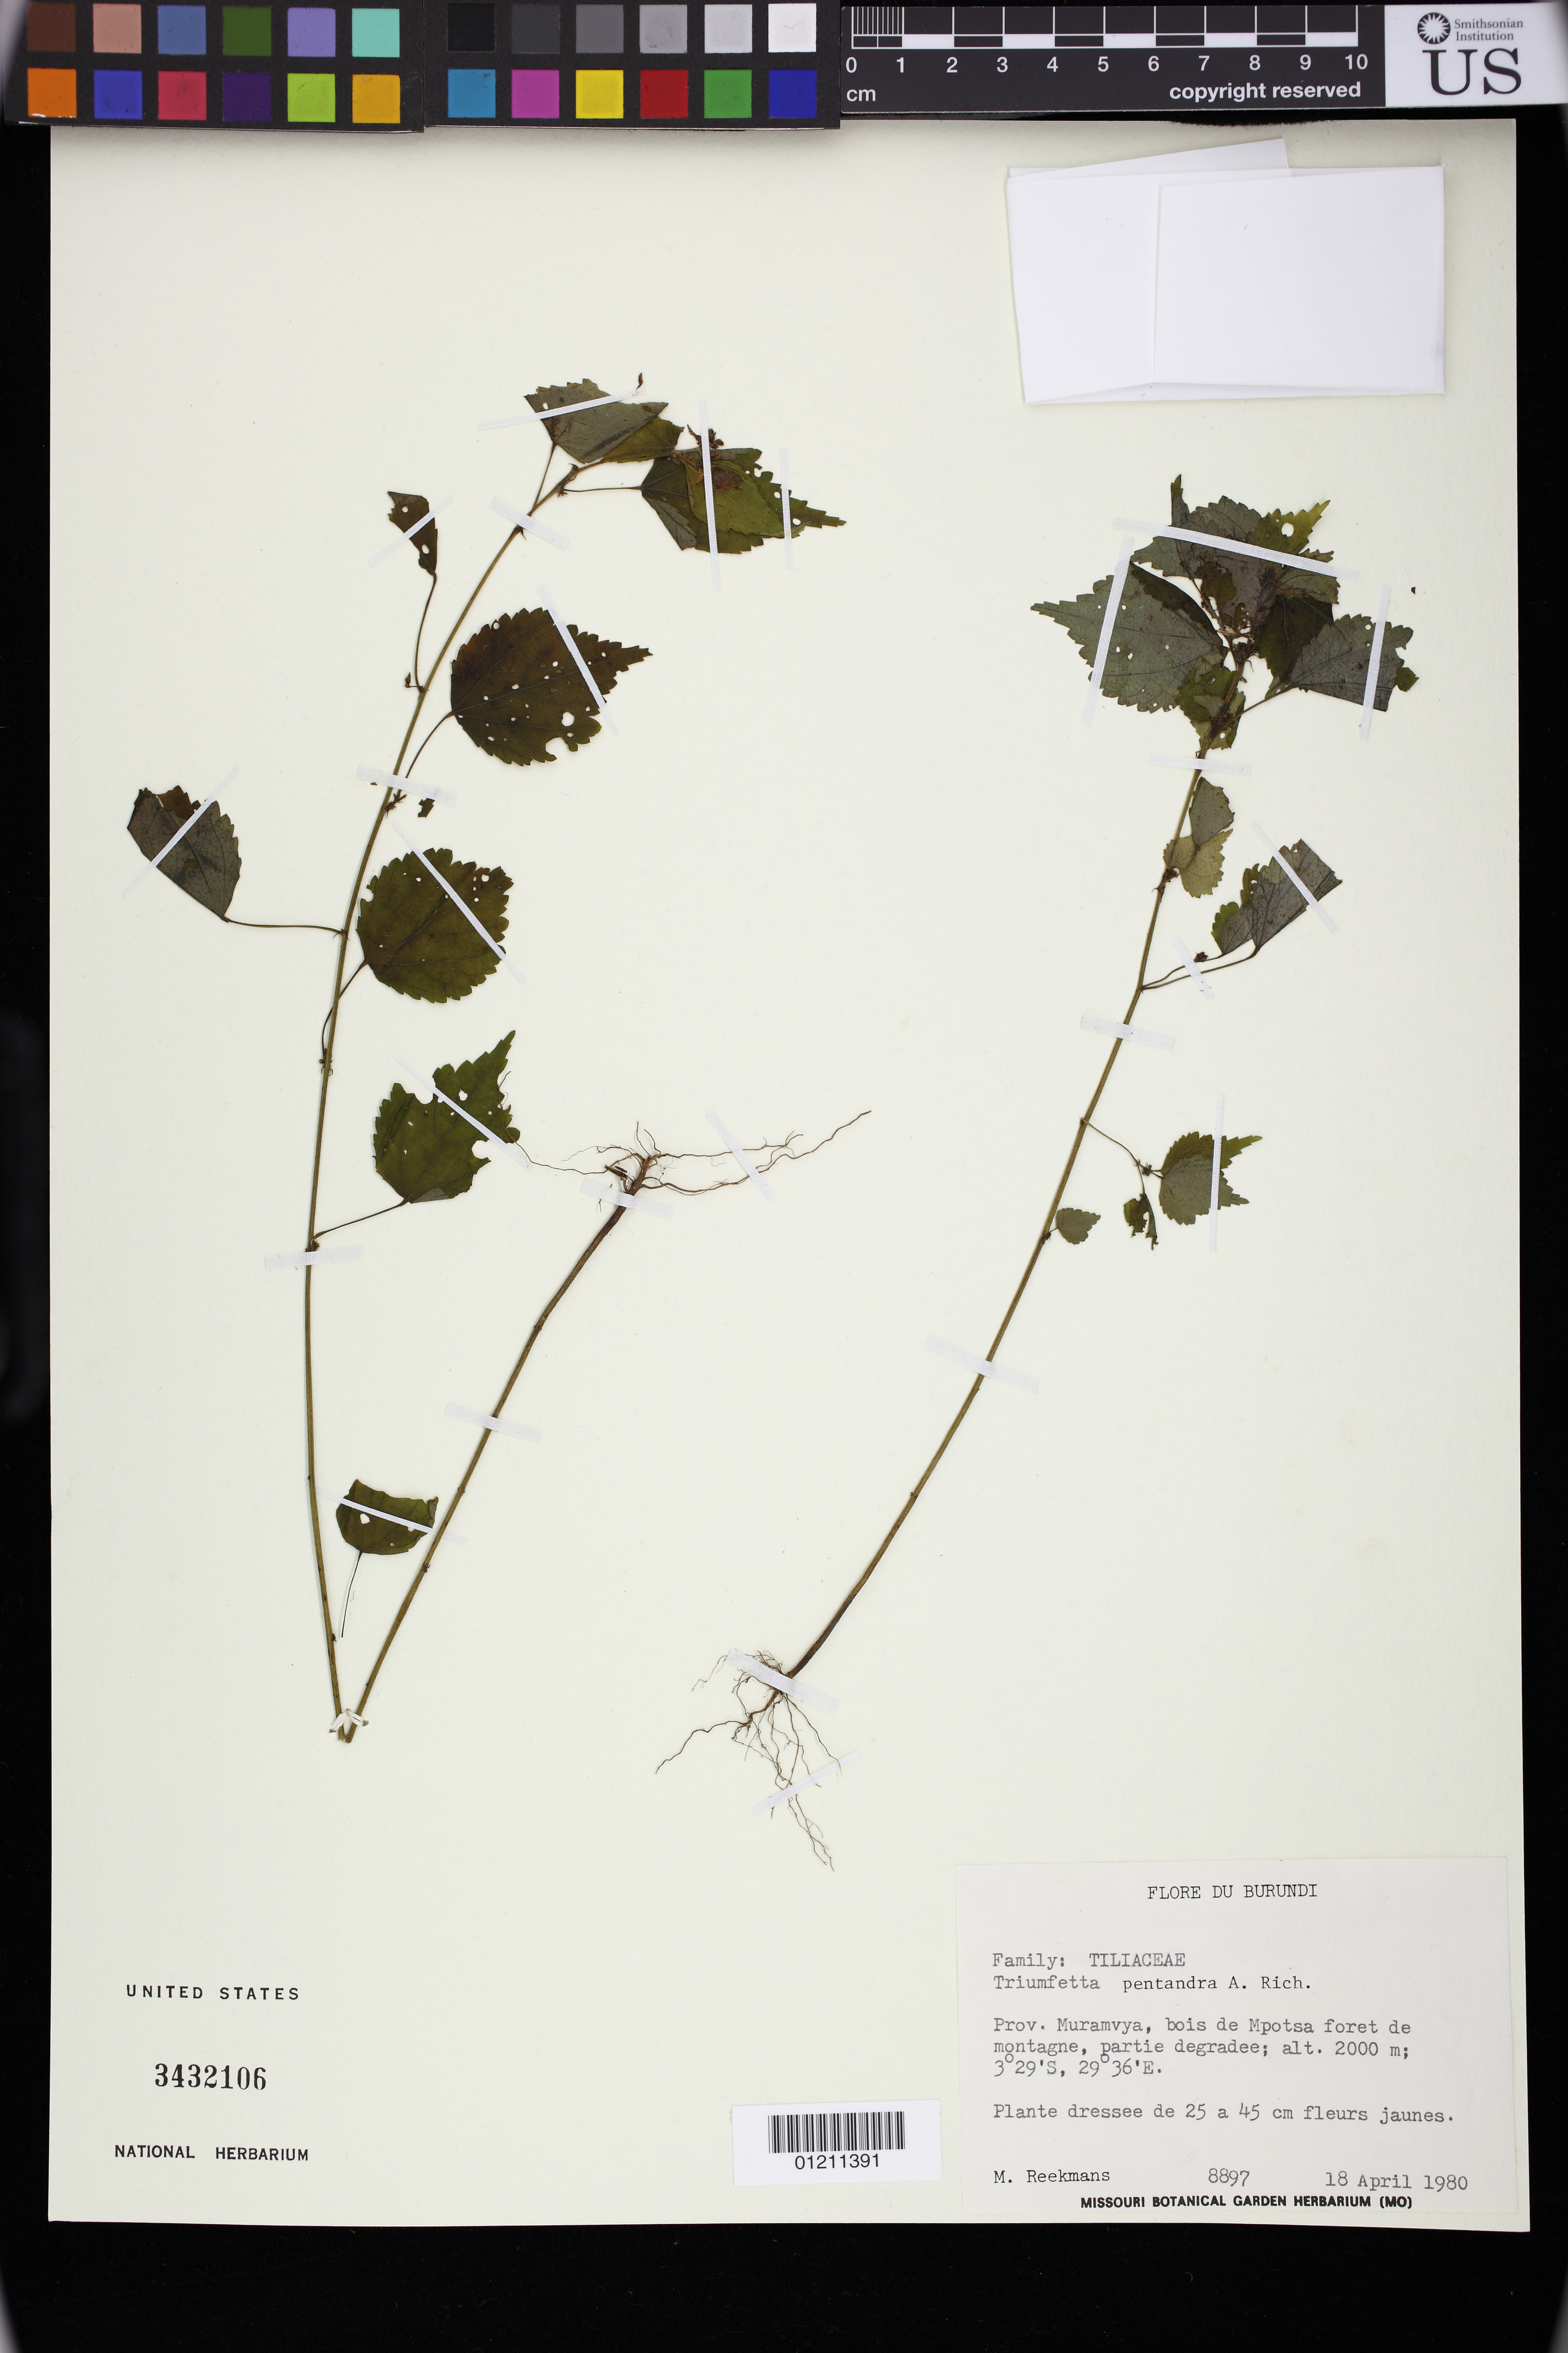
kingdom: Plantae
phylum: Tracheophyta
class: Magnoliopsida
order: Malvales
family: Malvaceae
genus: Triumfetta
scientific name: Triumfetta pentandra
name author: A. Rich.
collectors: M. Reekmans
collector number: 8897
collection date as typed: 18 Apr 1980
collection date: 1980-04-18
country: Burundi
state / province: Muramvya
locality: Prov. Muramvya, bois de Mpotsa foret de montagne, partie degradee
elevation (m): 2000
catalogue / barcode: US 3432106